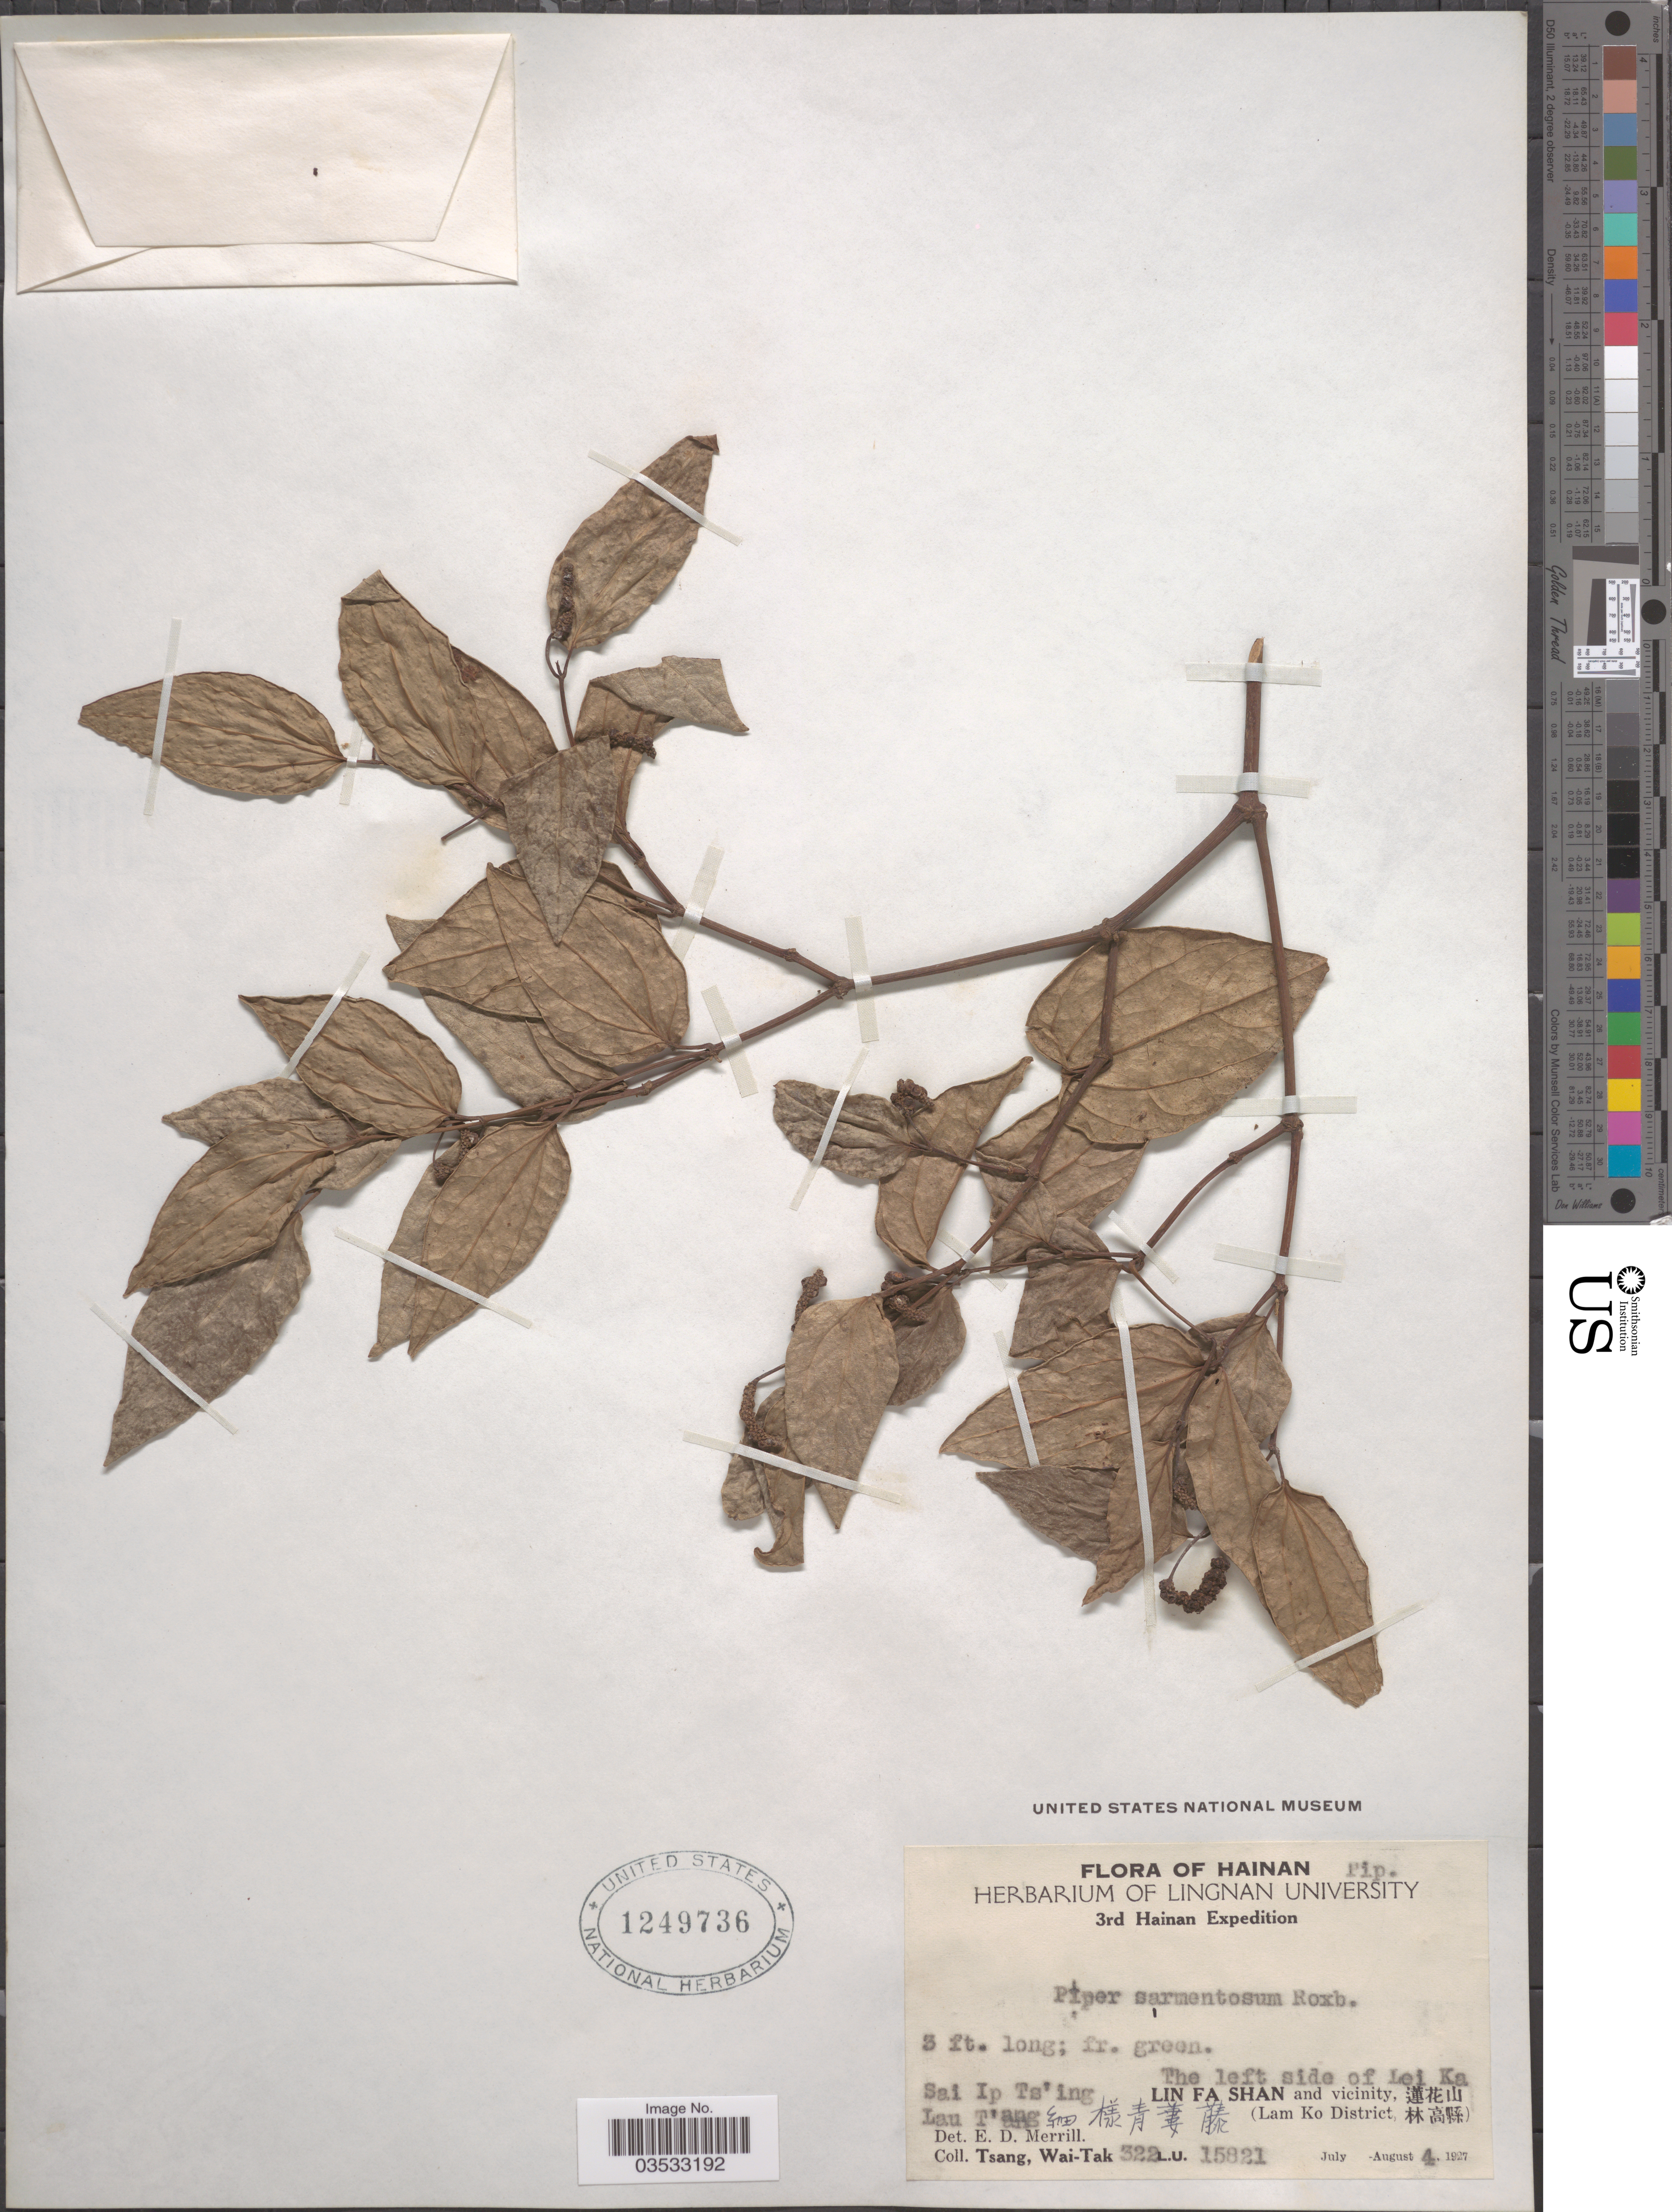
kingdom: Plantae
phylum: Tracheophyta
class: Magnoliopsida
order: Piperales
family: Piperaceae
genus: Piper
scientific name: Piper sarmentosum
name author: Roxb.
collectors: W. T. Tsang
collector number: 322L.U.15821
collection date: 1927-08-04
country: China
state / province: Hainan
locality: Sai Ip Ts'ing Lau T'ang. The left side of Lei Ka, Lin Fa Shan and vicinity, X. (Lam Ko District, X).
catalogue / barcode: US 1249736